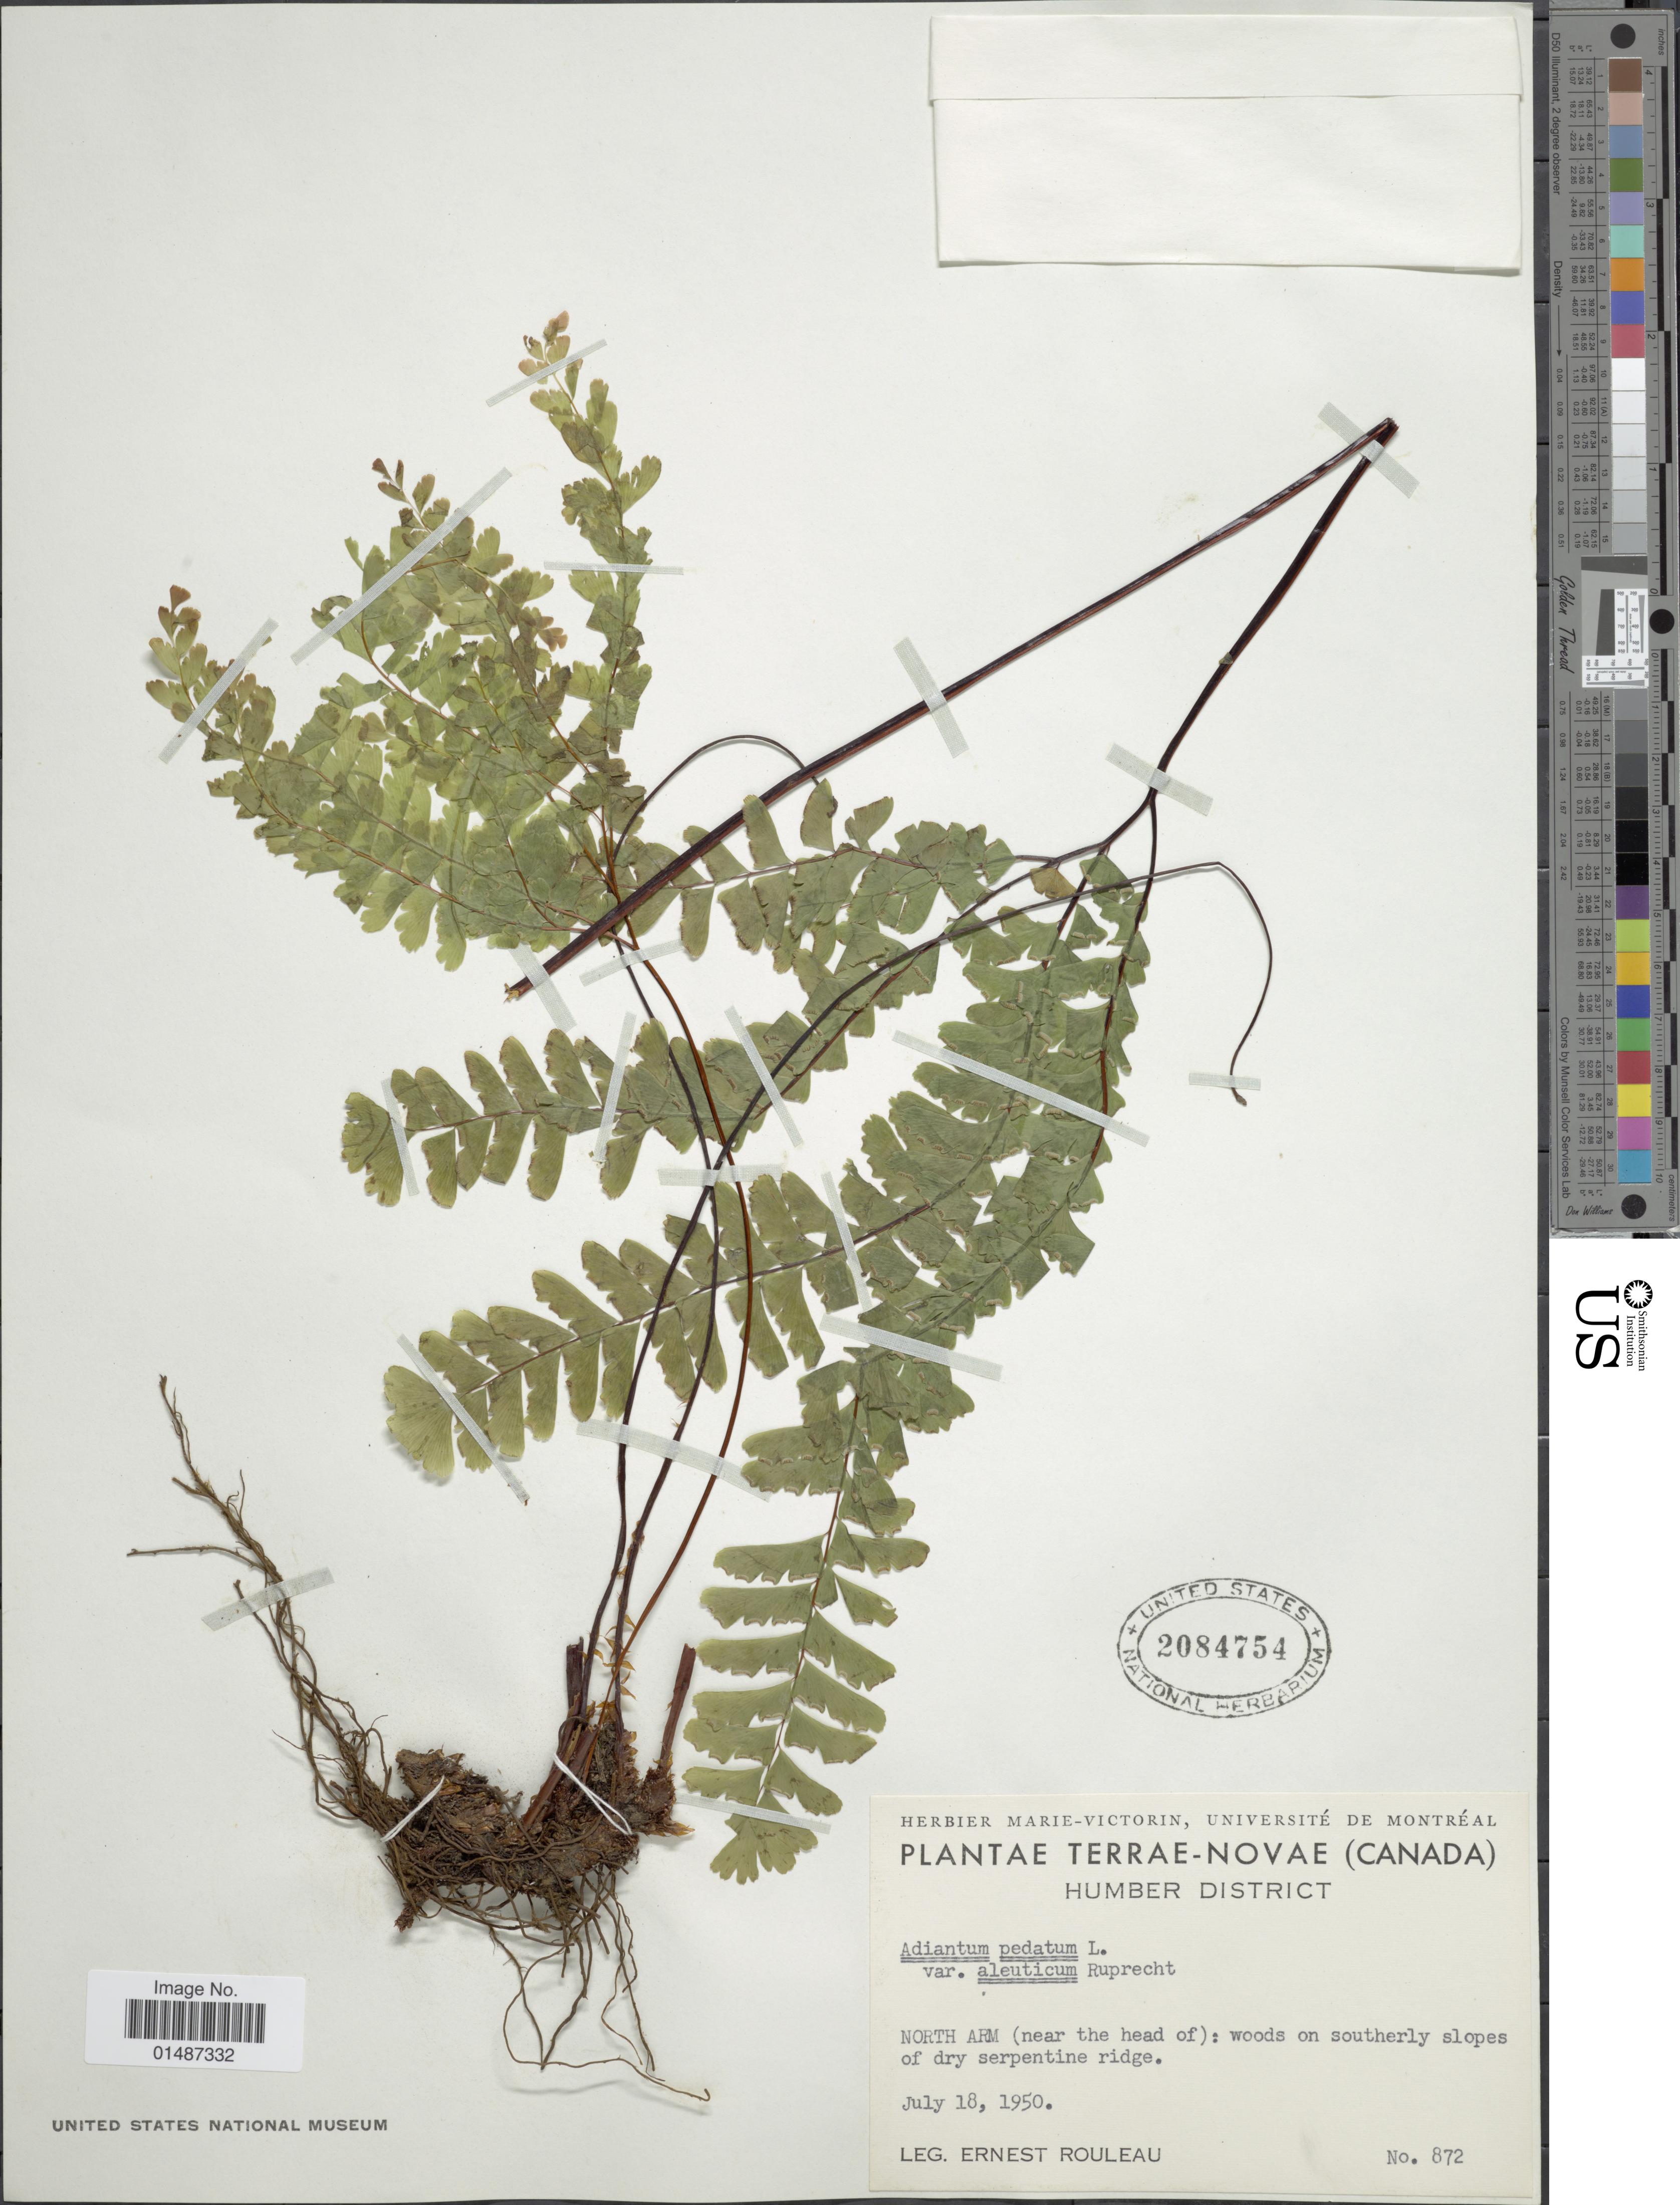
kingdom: Plantae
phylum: Tracheophyta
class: Polypodiopsida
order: Polypodiales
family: Pteridaceae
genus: Adiantum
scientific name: Adiantum pedatum subsp. calderi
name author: Cody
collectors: J. Rouleau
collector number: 872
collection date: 1950-07-18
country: Canada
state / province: Newfoundland and Labrador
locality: Terrae-Novae. Humber District. North Arm (near the head of): woods on southerly slopes of dry serpentine ridge.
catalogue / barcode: US 2084754